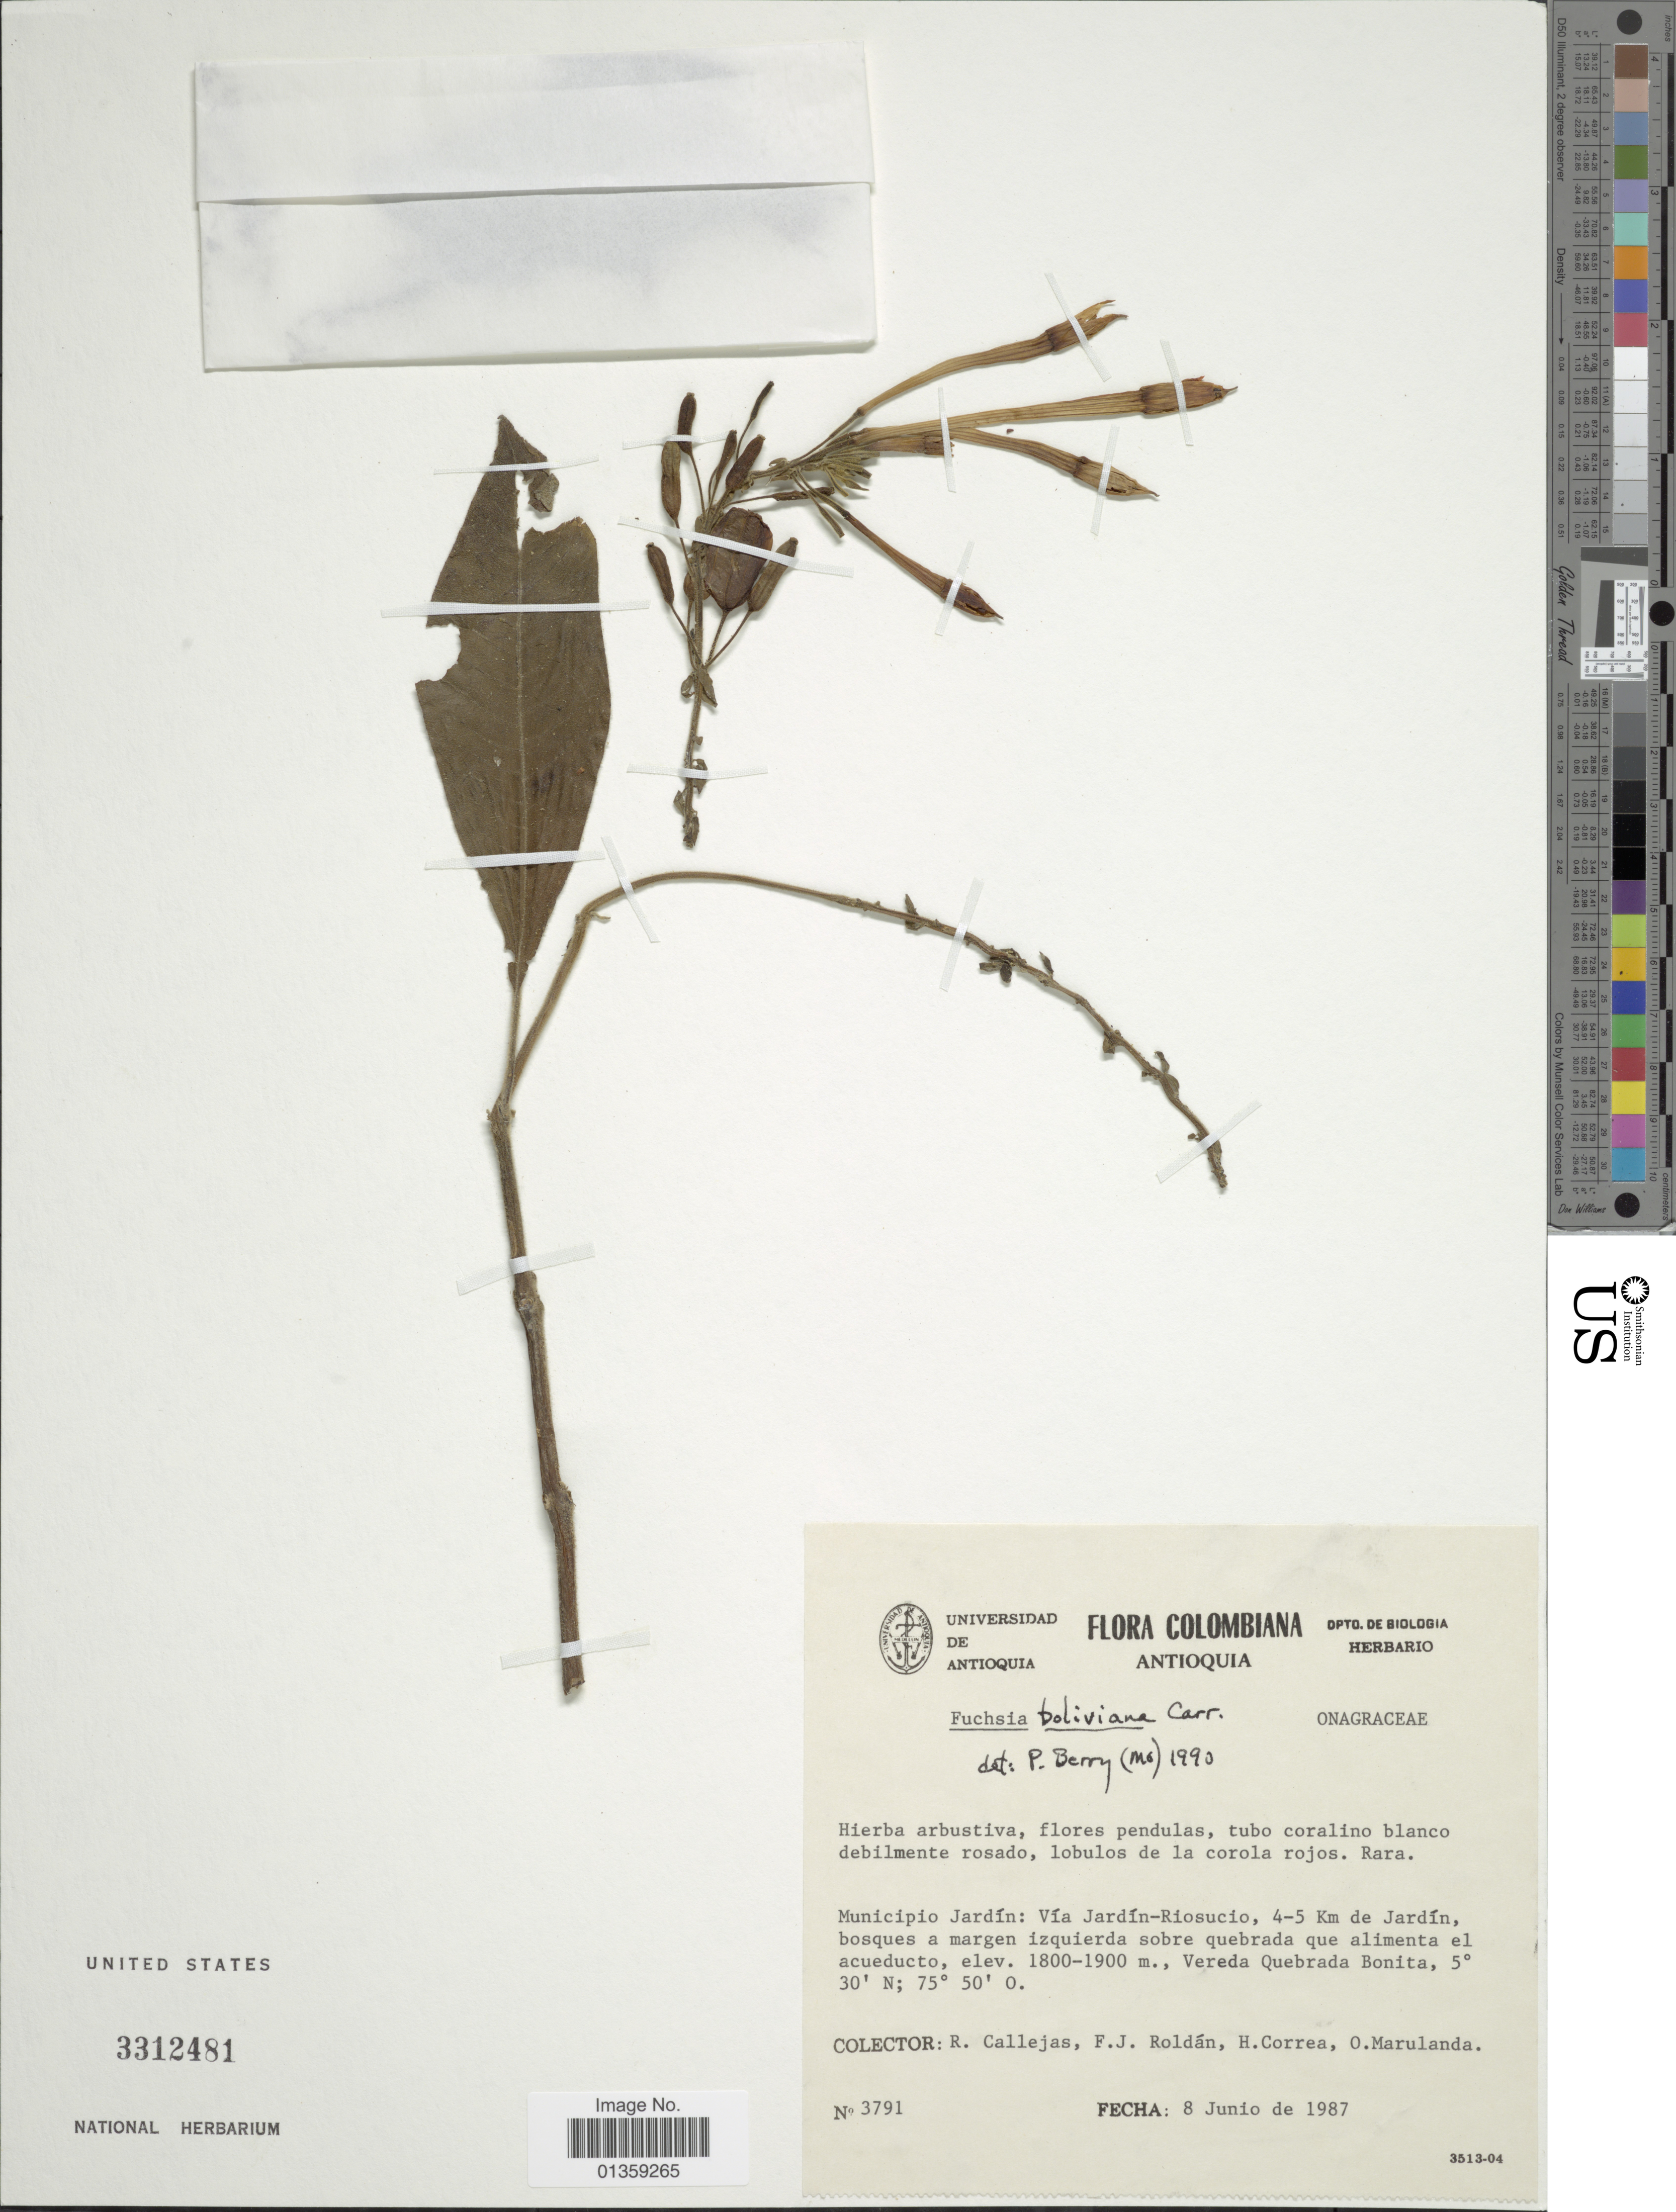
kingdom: Plantae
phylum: Tracheophyta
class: Magnoliopsida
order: Myrtales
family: Onagraceae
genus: Fuchsia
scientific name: Fuchsia boliviana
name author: Carrière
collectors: R. Callejas, F. J. Roldán, H. Correa & O. Marulanda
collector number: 3791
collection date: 1987-06-08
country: Colombia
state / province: Antioquia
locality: Municipio Jardín: Vía Jardín-Riosucio, 4-5 Km de Jardín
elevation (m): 1800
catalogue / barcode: US 3312481